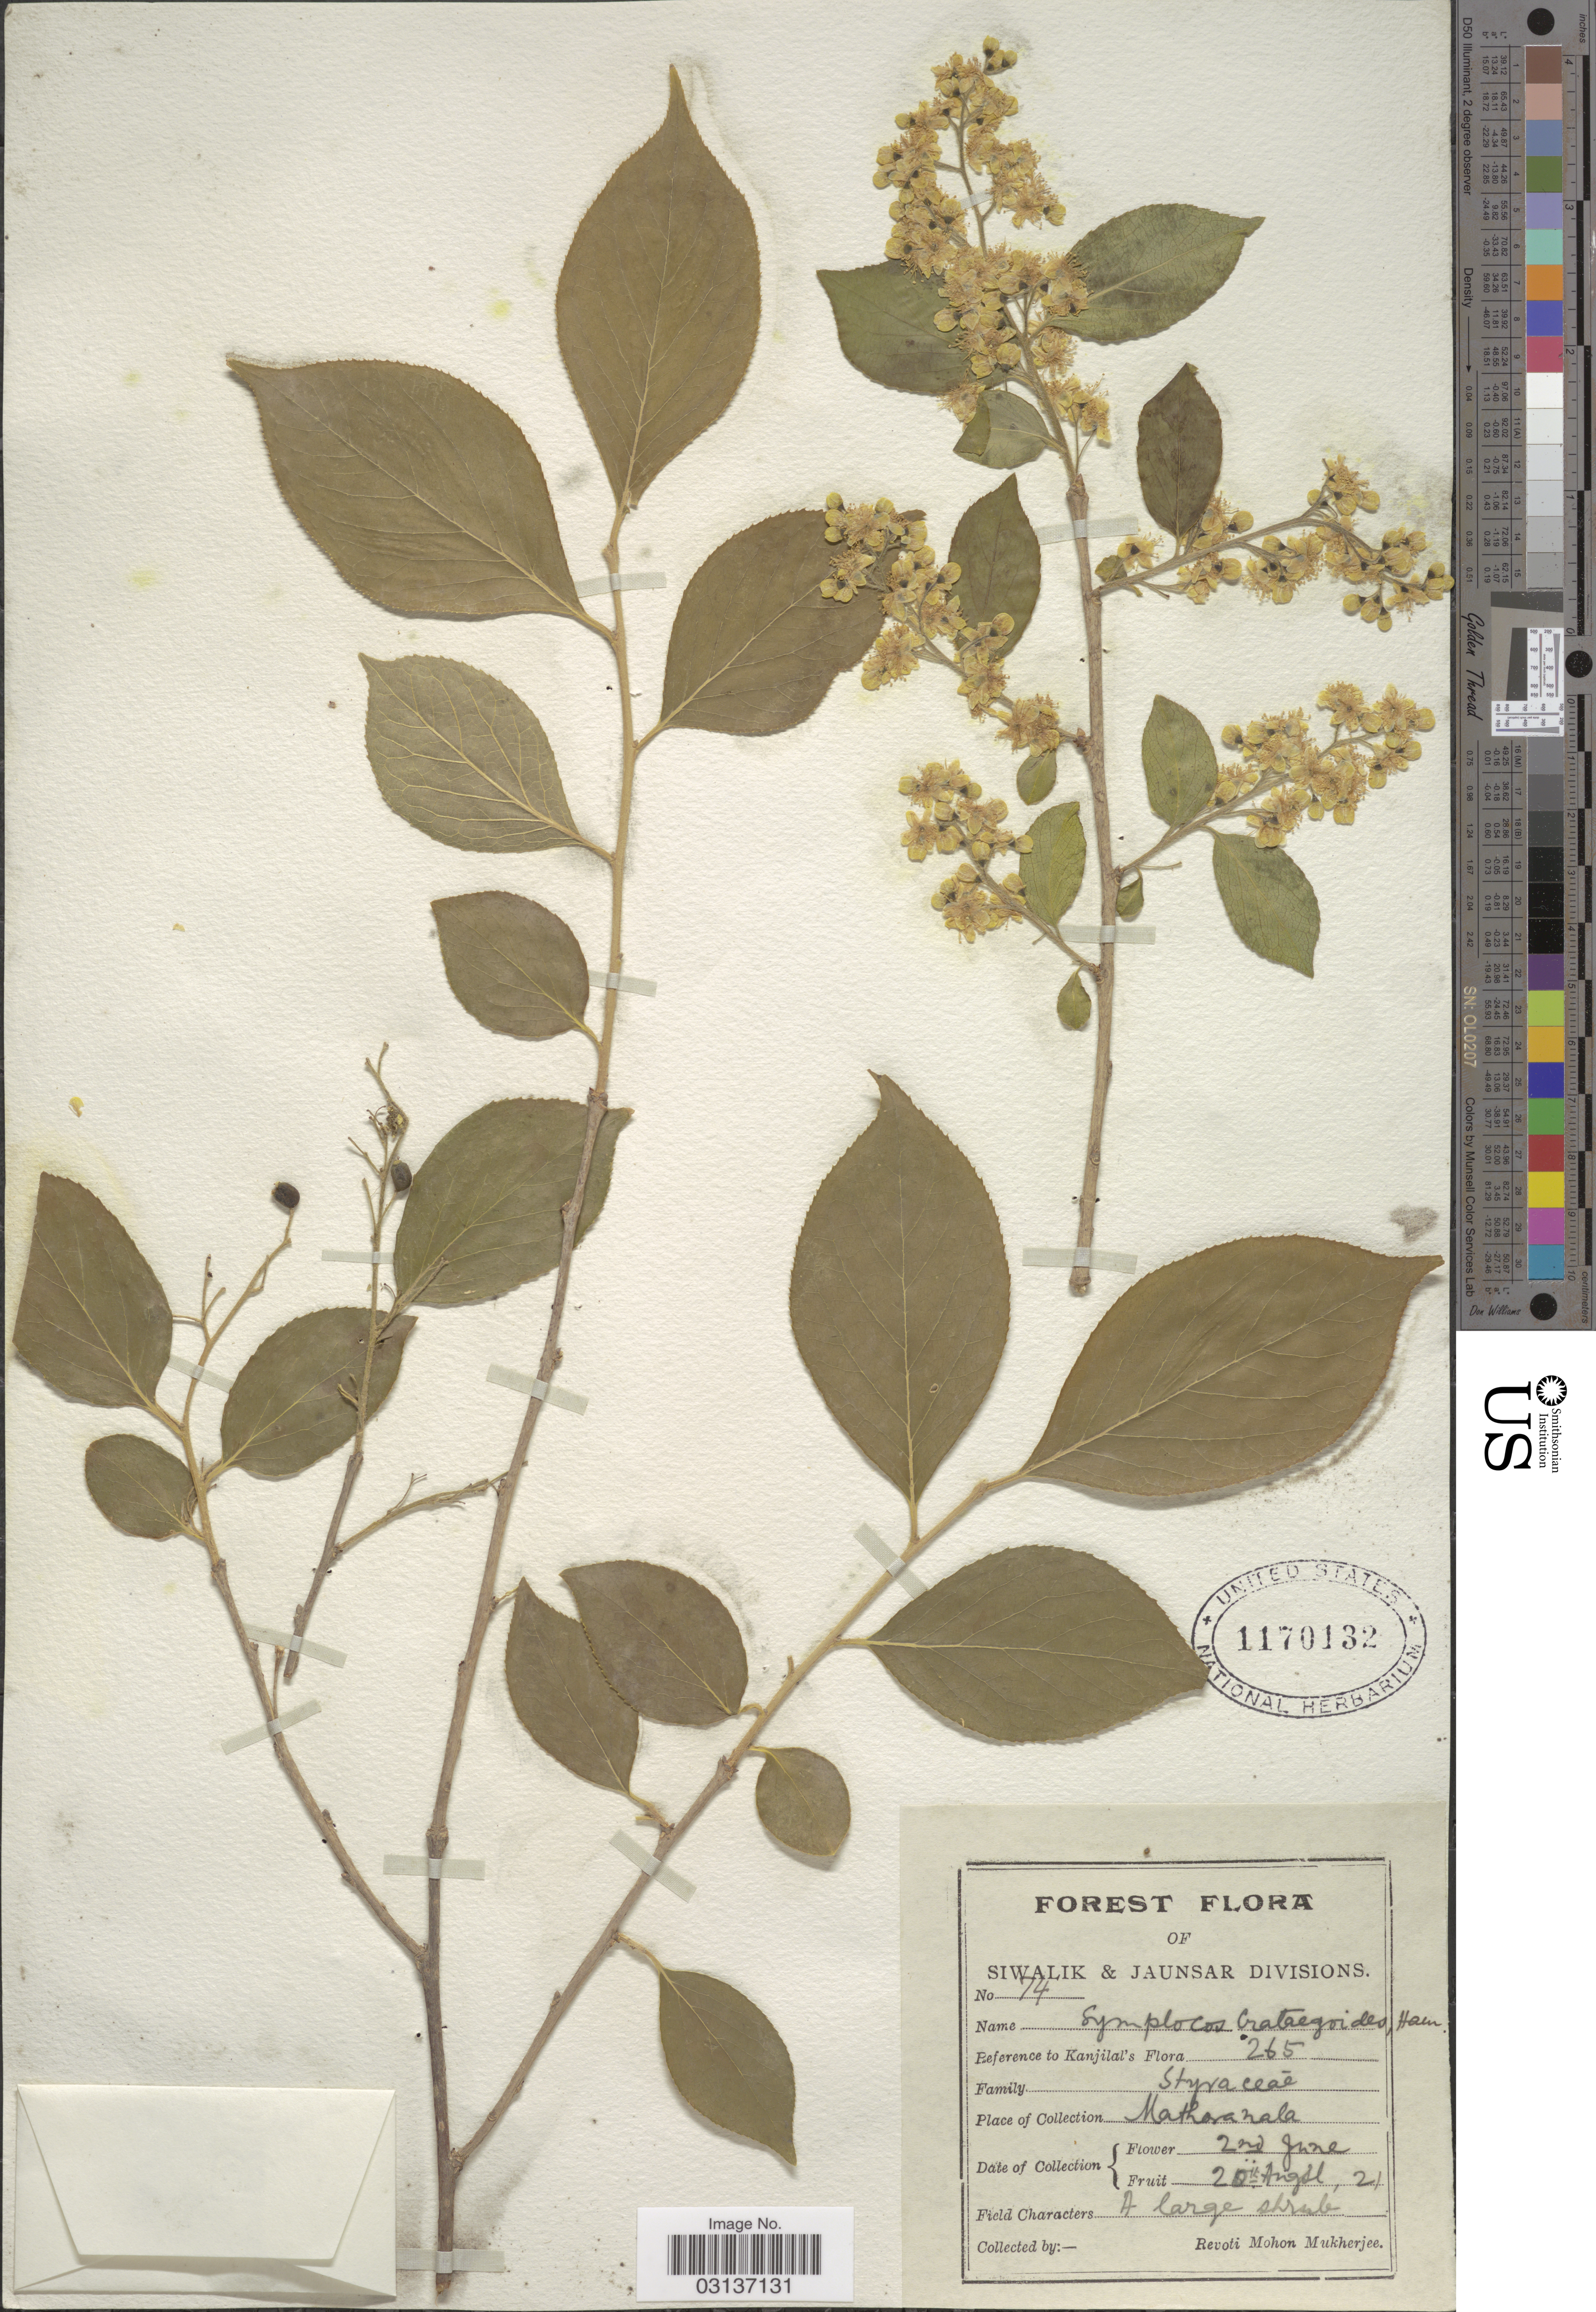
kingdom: Plantae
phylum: Tracheophyta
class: Magnoliopsida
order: Ericales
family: Symplocaceae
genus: Symplocos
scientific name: Symplocos paniculata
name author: Miq.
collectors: R. Mukherjee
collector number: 74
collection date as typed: Transcribed d/m/y: 2/6/21 to 20/8/21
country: India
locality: Siwalik & Jaunsar Divisions. Matharanala.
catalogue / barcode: US 1170132